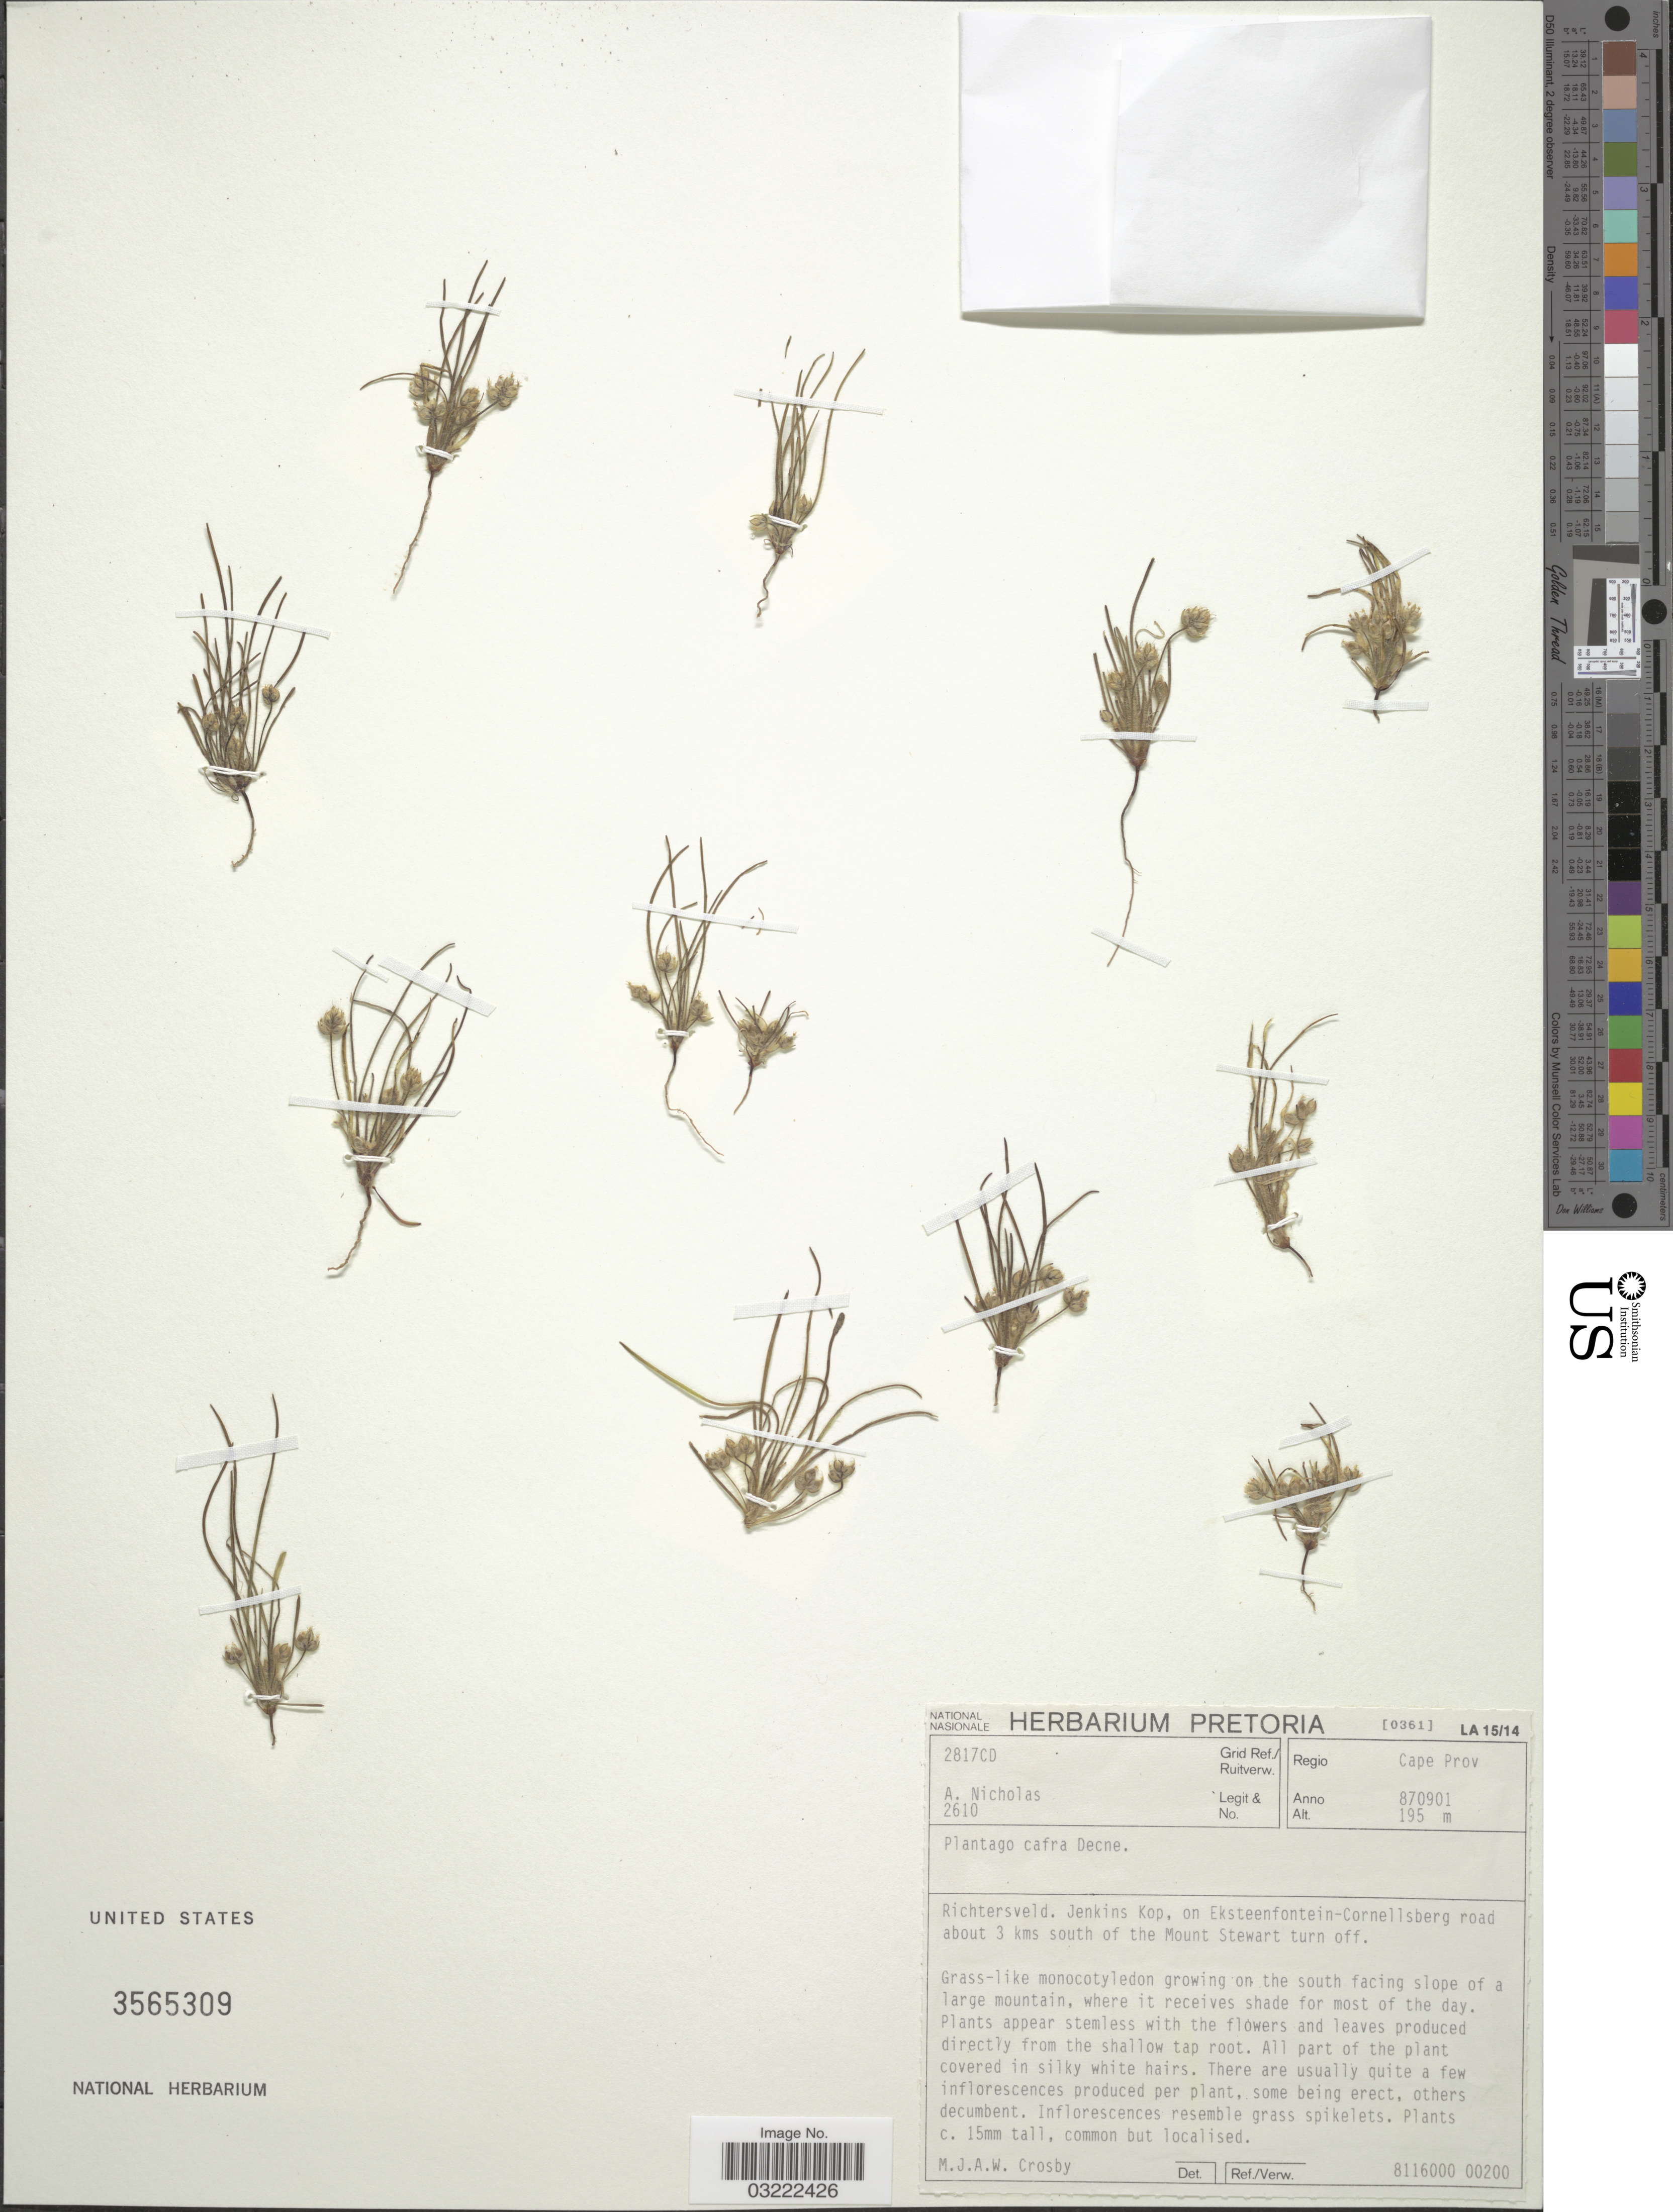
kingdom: Plantae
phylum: Tracheophyta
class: Magnoliopsida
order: Lamiales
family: Plantaginaceae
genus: Plantago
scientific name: Plantago afra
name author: L.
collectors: A. Nicholas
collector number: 2610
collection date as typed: Transcribed d/m/y: 9/9/87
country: South Africa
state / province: Northern Cape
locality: Grid Ref/Ruitverw. 2817CD, Regio Cape Prov, Richtersveld. Jenkins Kop, on Eksteenfontein-Cornellsberg road about 3 kms south of the Mount Stewart turn off.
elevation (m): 195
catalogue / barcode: US 3565309